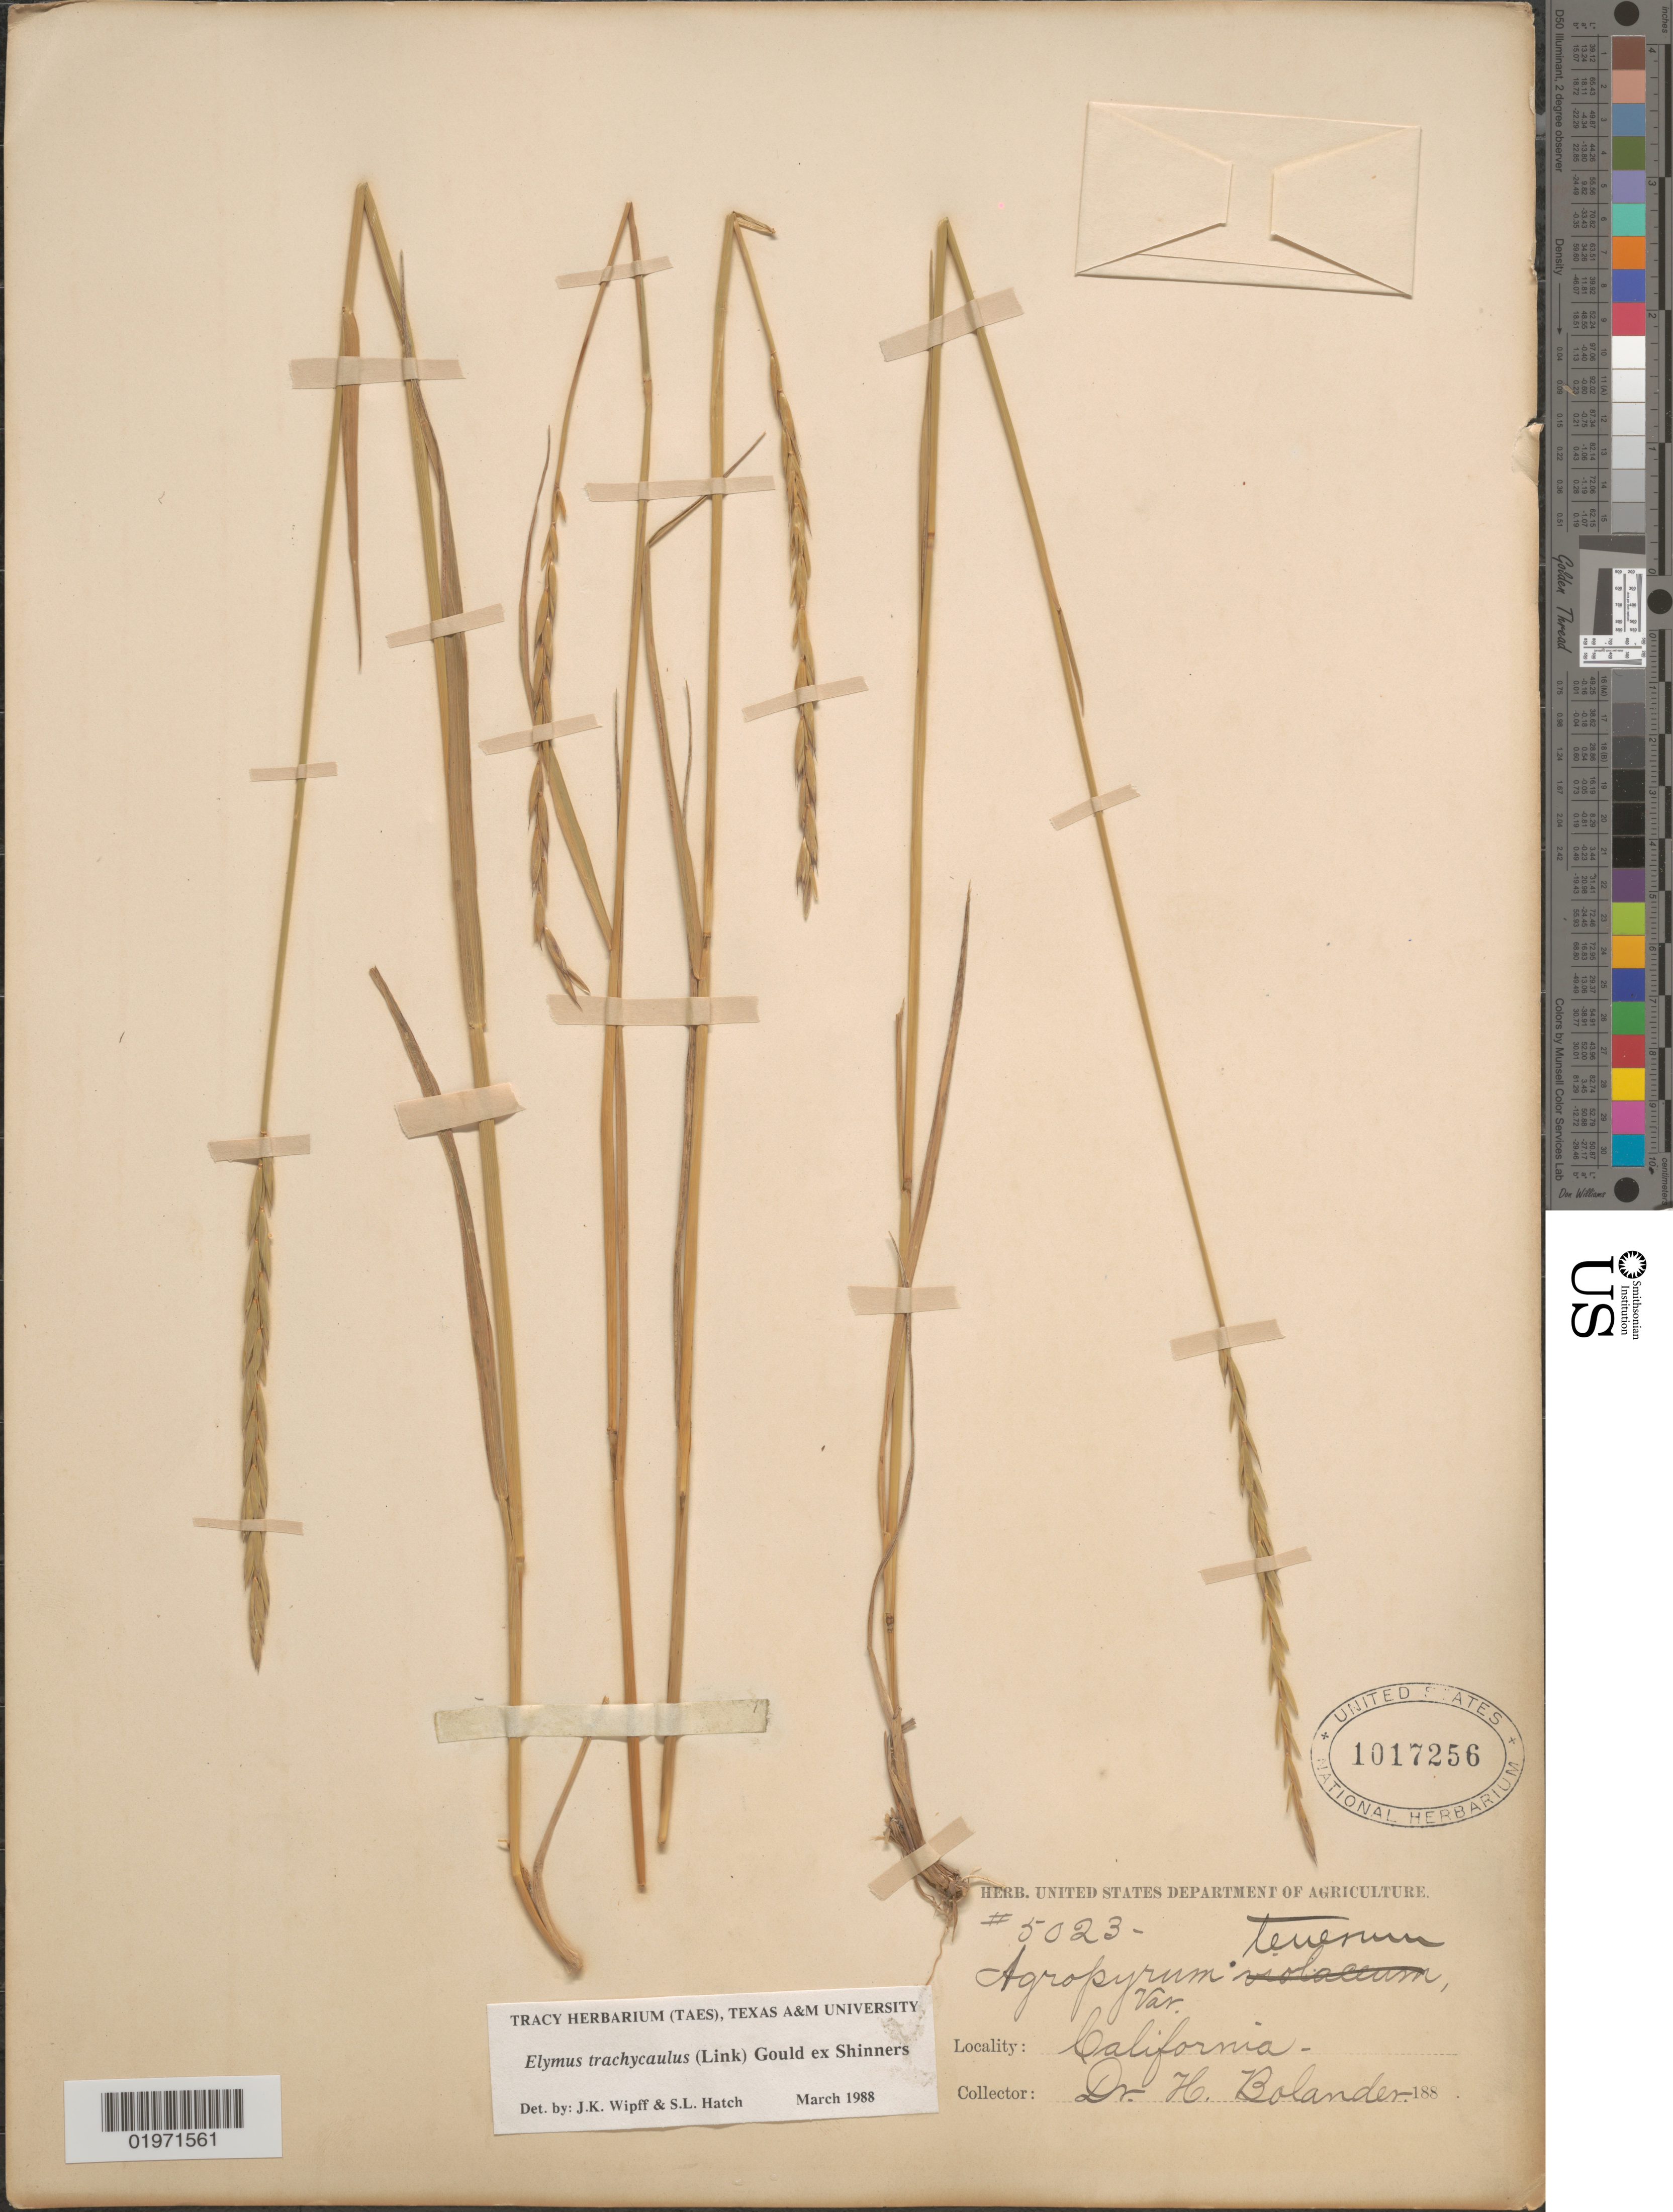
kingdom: Plantae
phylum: Tracheophyta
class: Liliopsida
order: Poales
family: Poaceae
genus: Elymus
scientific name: Elymus trachycaulus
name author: (Link) Gould ex Shinners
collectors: H. Bolander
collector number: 5023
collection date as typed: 188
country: United States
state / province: California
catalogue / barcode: US 1017256